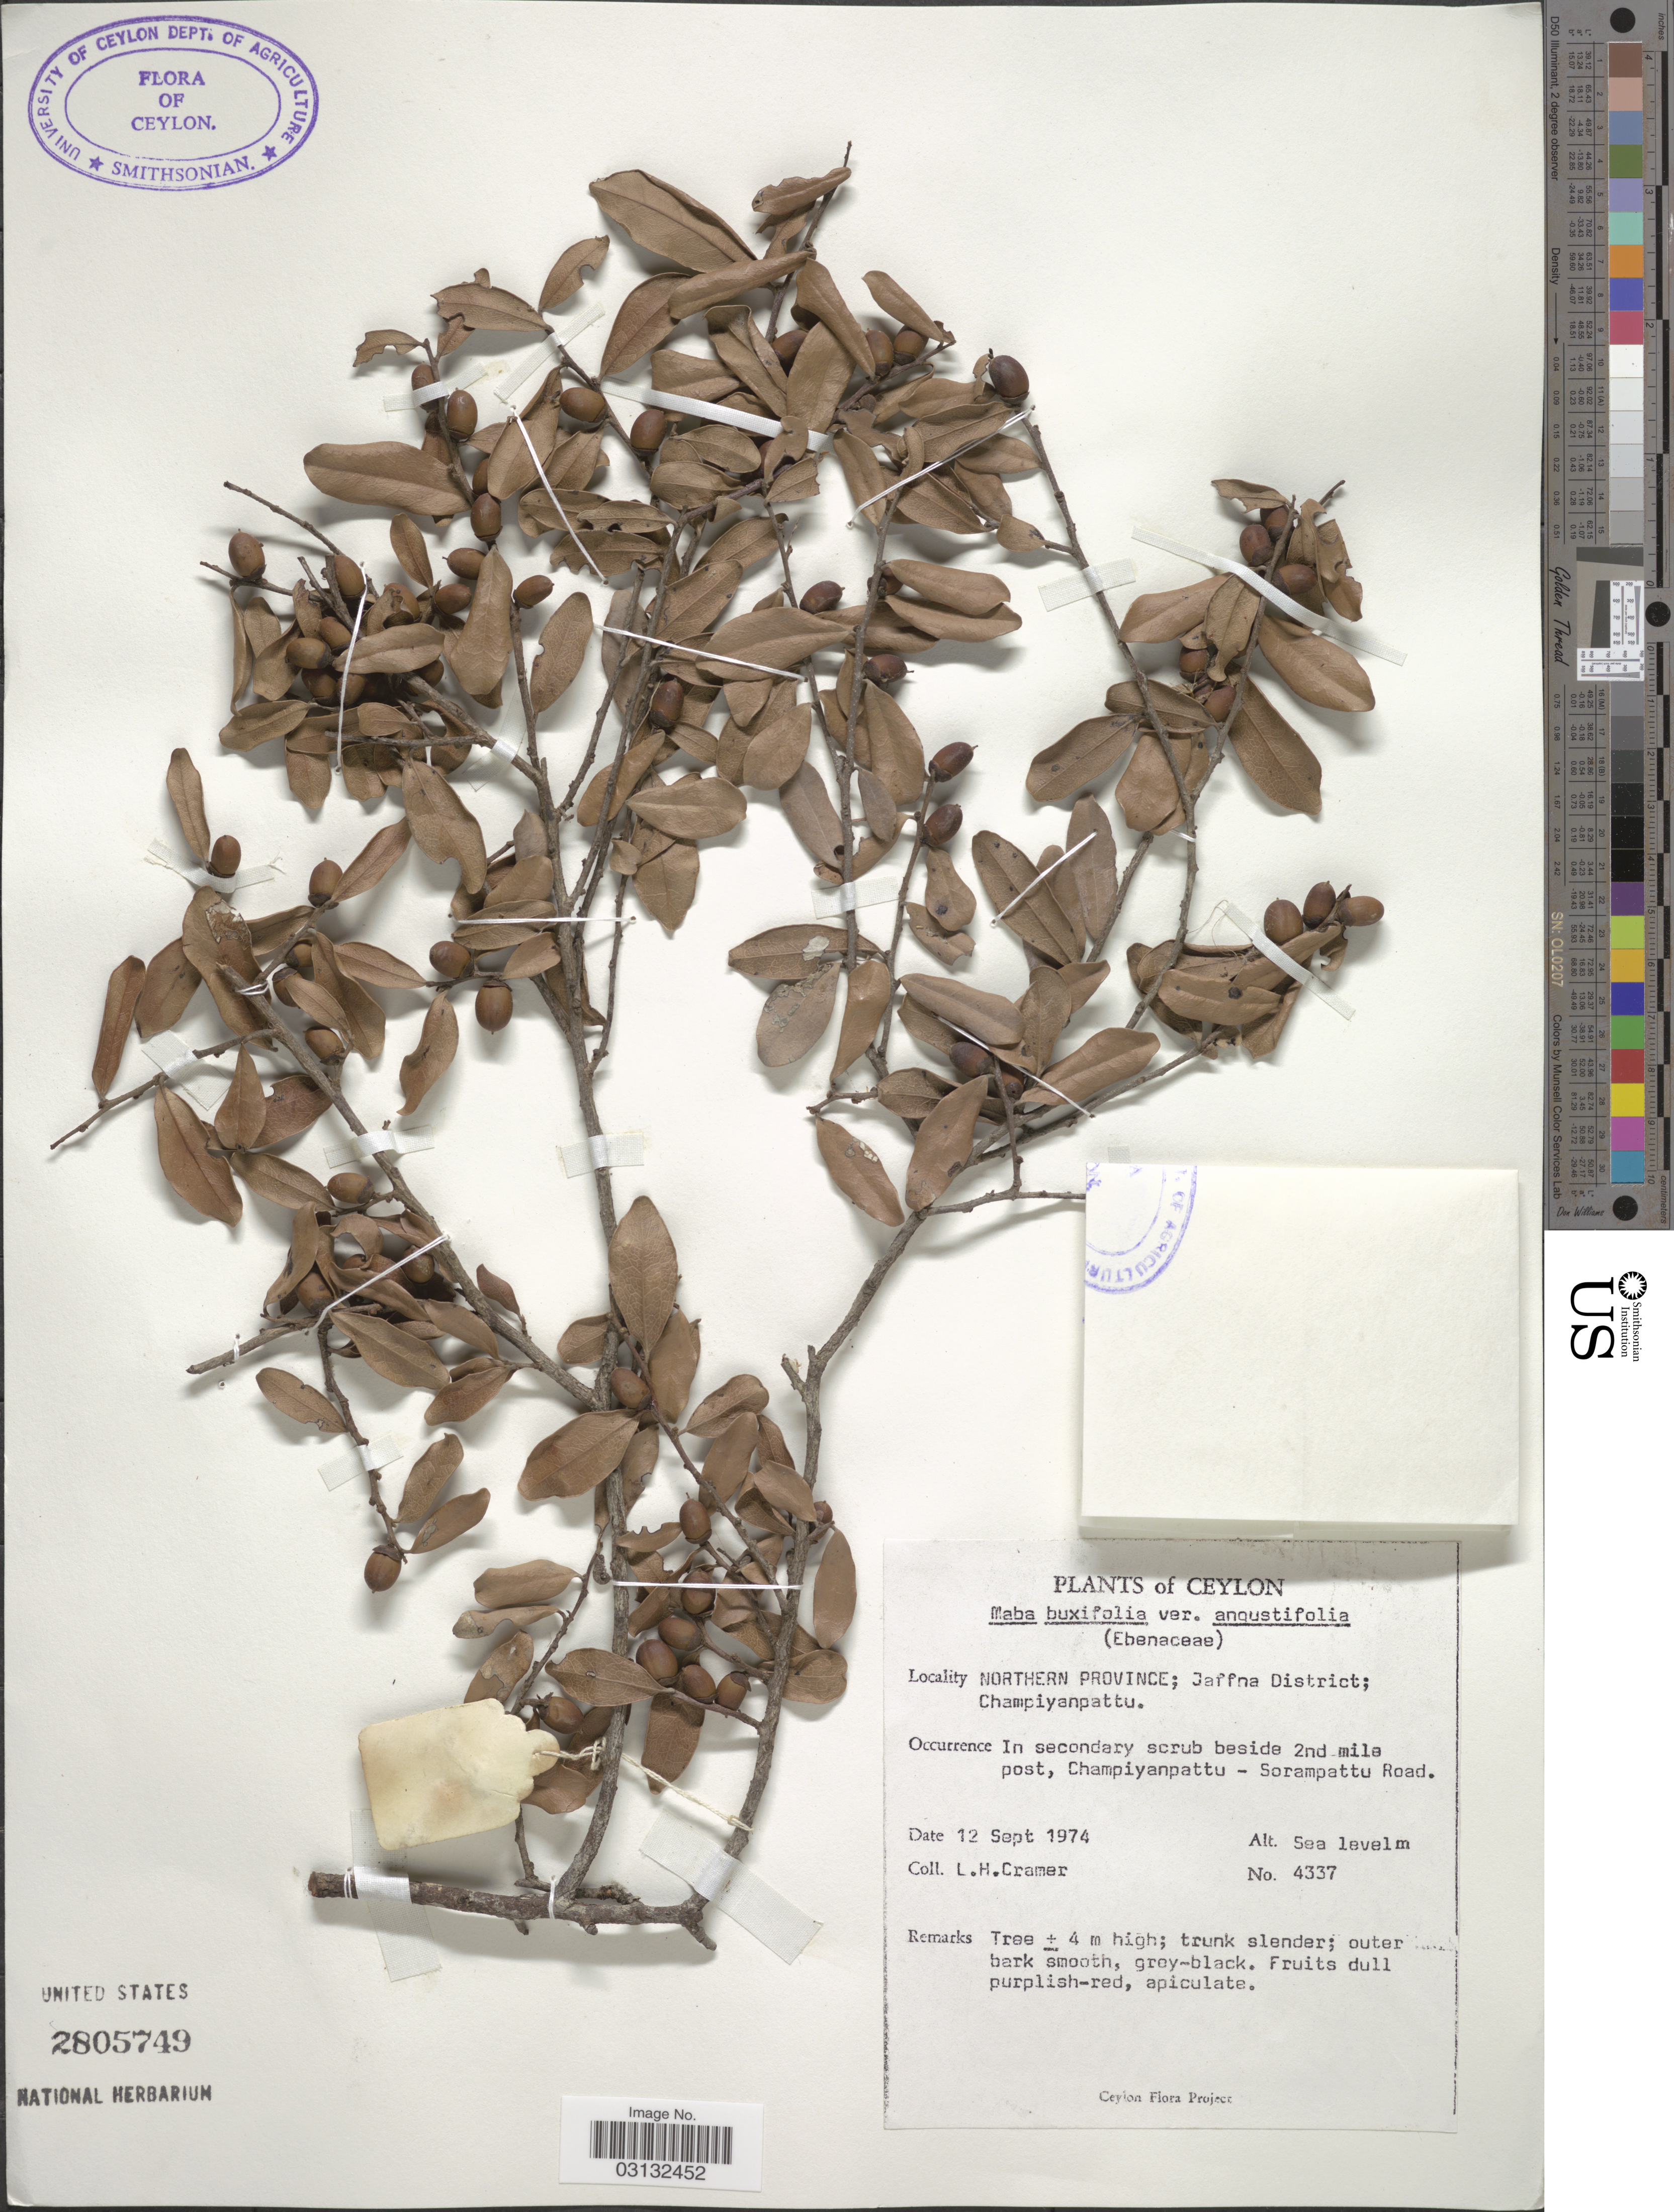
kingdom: Plantae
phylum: Tracheophyta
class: Magnoliopsida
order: Ericales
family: Ebenaceae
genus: Diospyros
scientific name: Diospyros vera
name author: A. Chev.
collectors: L. H. Cramer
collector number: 4337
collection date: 1974-09-12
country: Sri Lanka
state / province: Northern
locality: Ceylon. Jaffna District; Champiyanpattu. Beside 2nd mile post, Champiyanpattu - Sorampattu Road.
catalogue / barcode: US 2805749